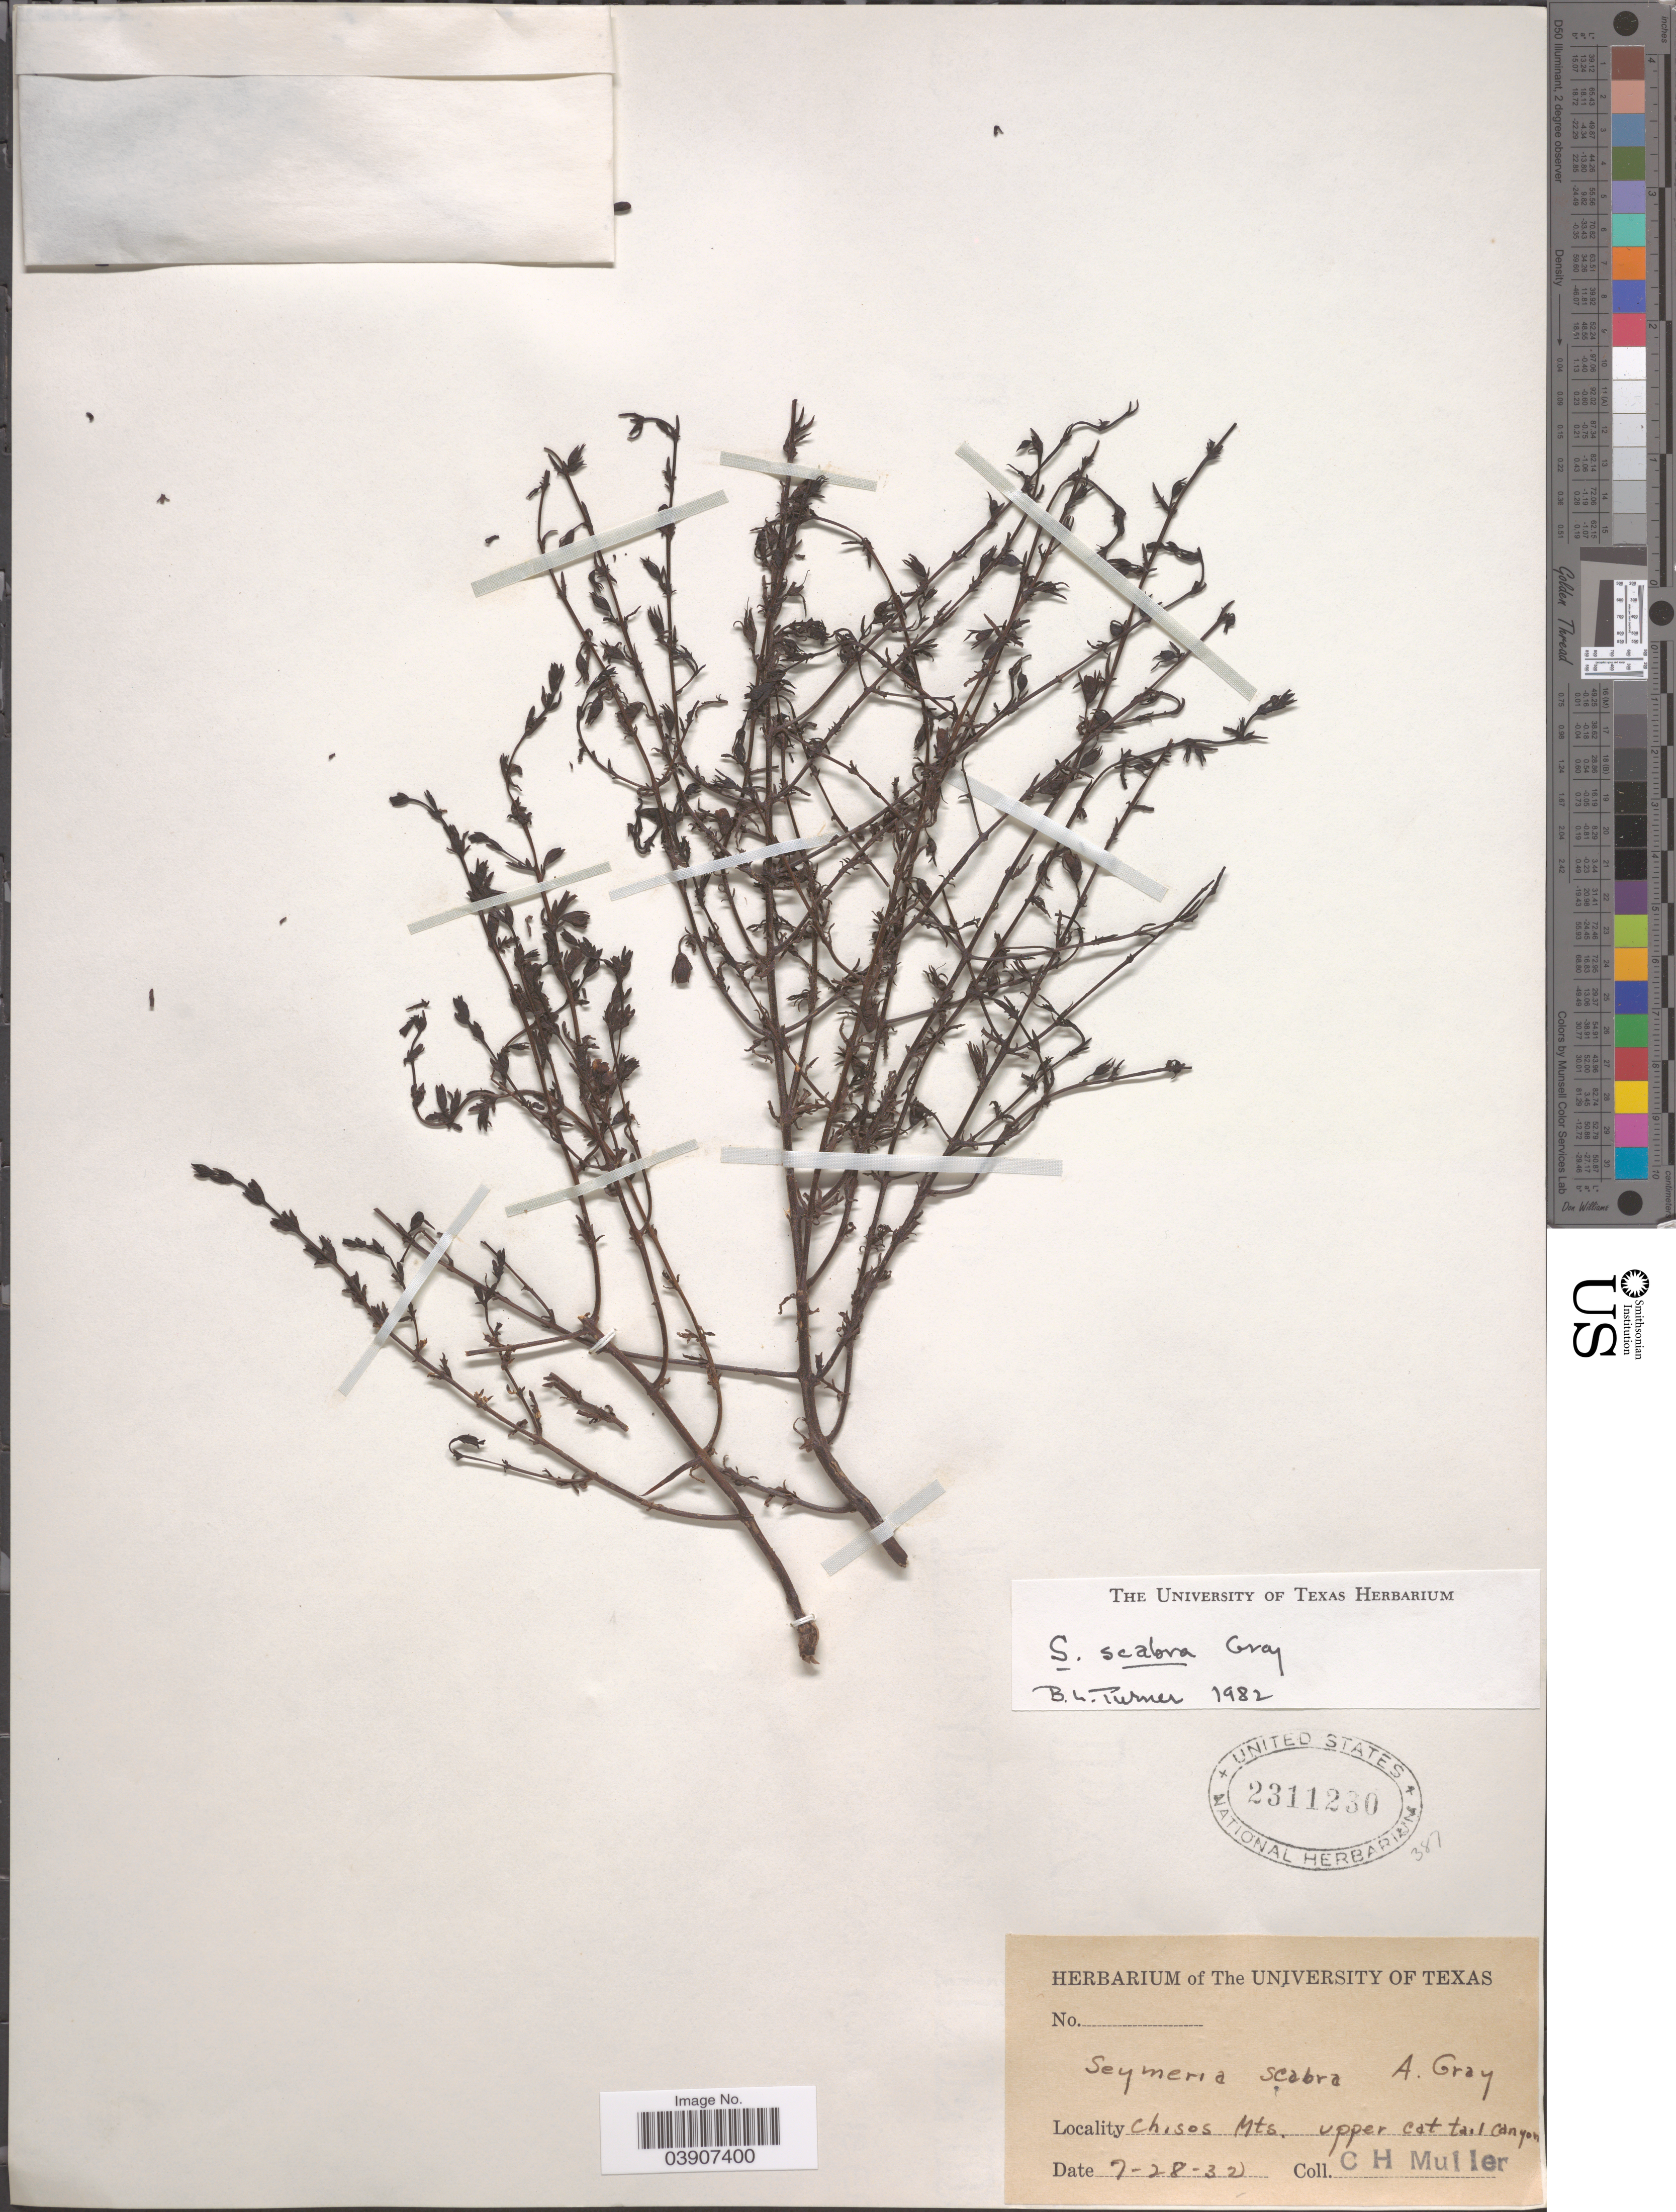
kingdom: Plantae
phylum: Tracheophyta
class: Magnoliopsida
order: Lamiales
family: Orobanchaceae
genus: Seymeria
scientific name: Seymeria scabra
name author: A. Gray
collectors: C. H. Mueller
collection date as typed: Transcribed d/m/y: 28/7/32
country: United States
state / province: Texas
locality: Chisos Mts. Upper cat tail canyon.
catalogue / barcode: US 2311230